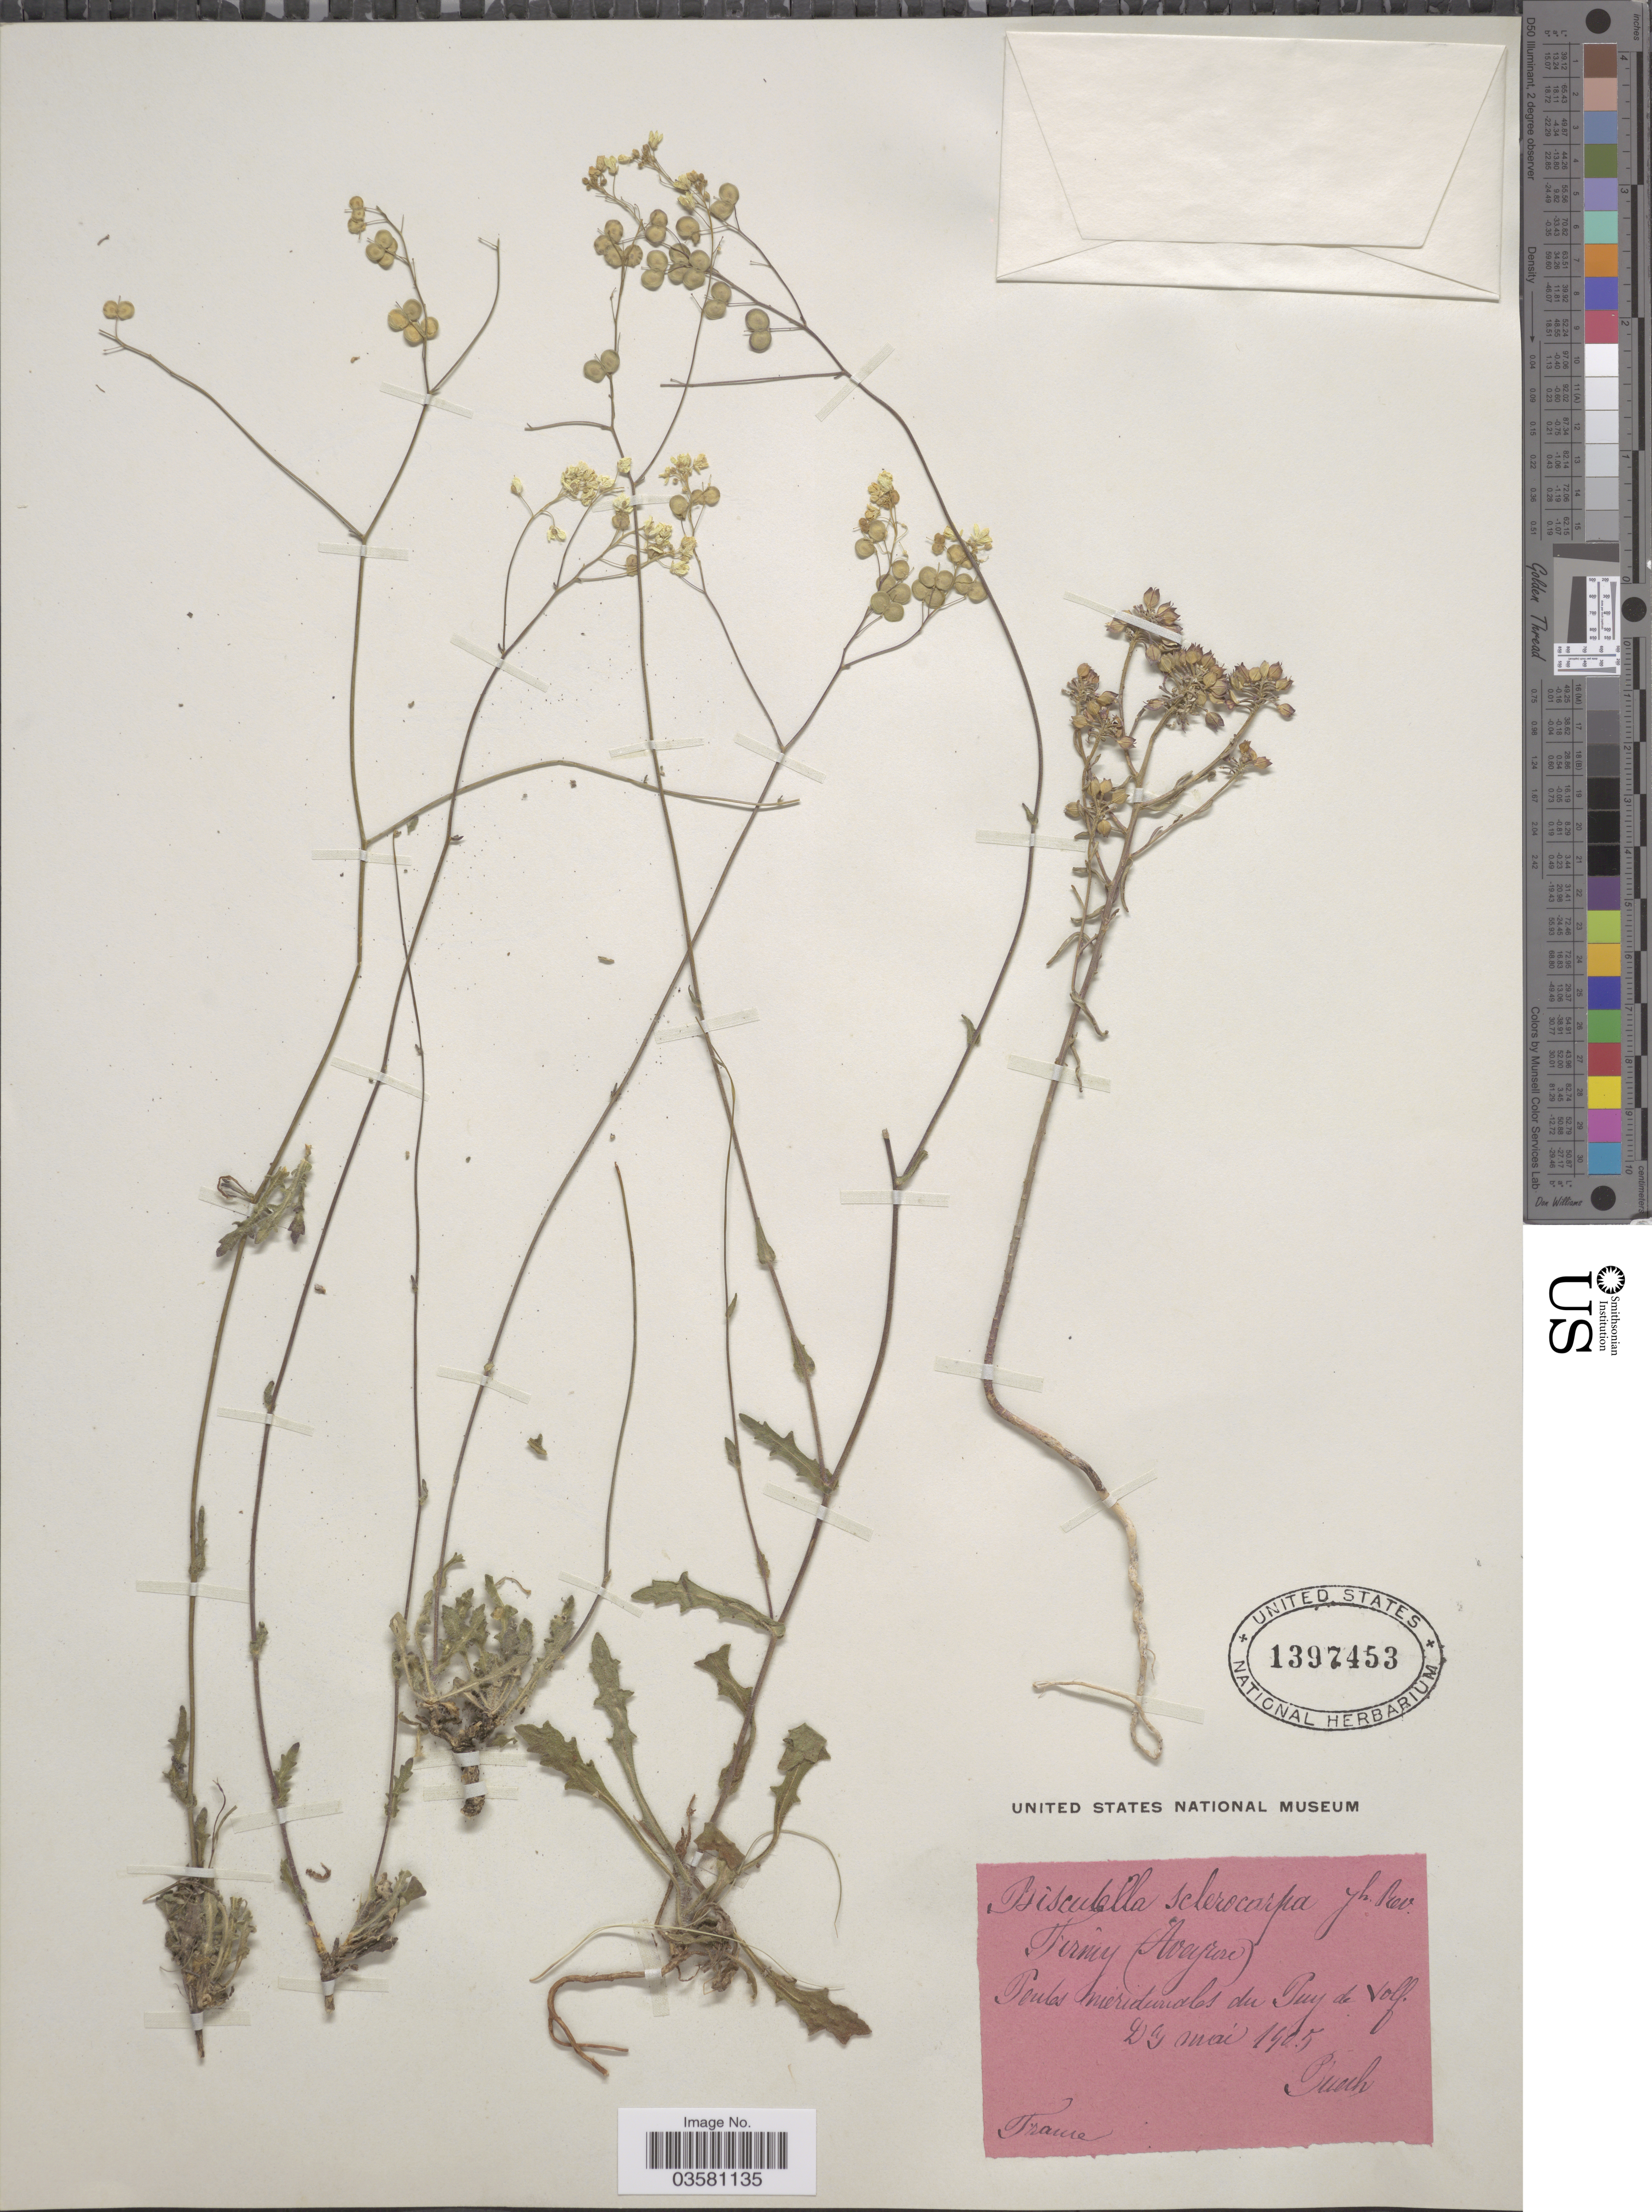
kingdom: Plantae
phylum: Tracheophyta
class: Magnoliopsida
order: Brassicales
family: Brassicaceae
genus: Biscutella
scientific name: Biscutella sclerocarpa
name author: Revel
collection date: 1905-05-23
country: France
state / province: Occitanie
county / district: Aveyron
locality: Firmy (Aveyron) Peules meridionales du Puy de Volf.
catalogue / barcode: US 1397453